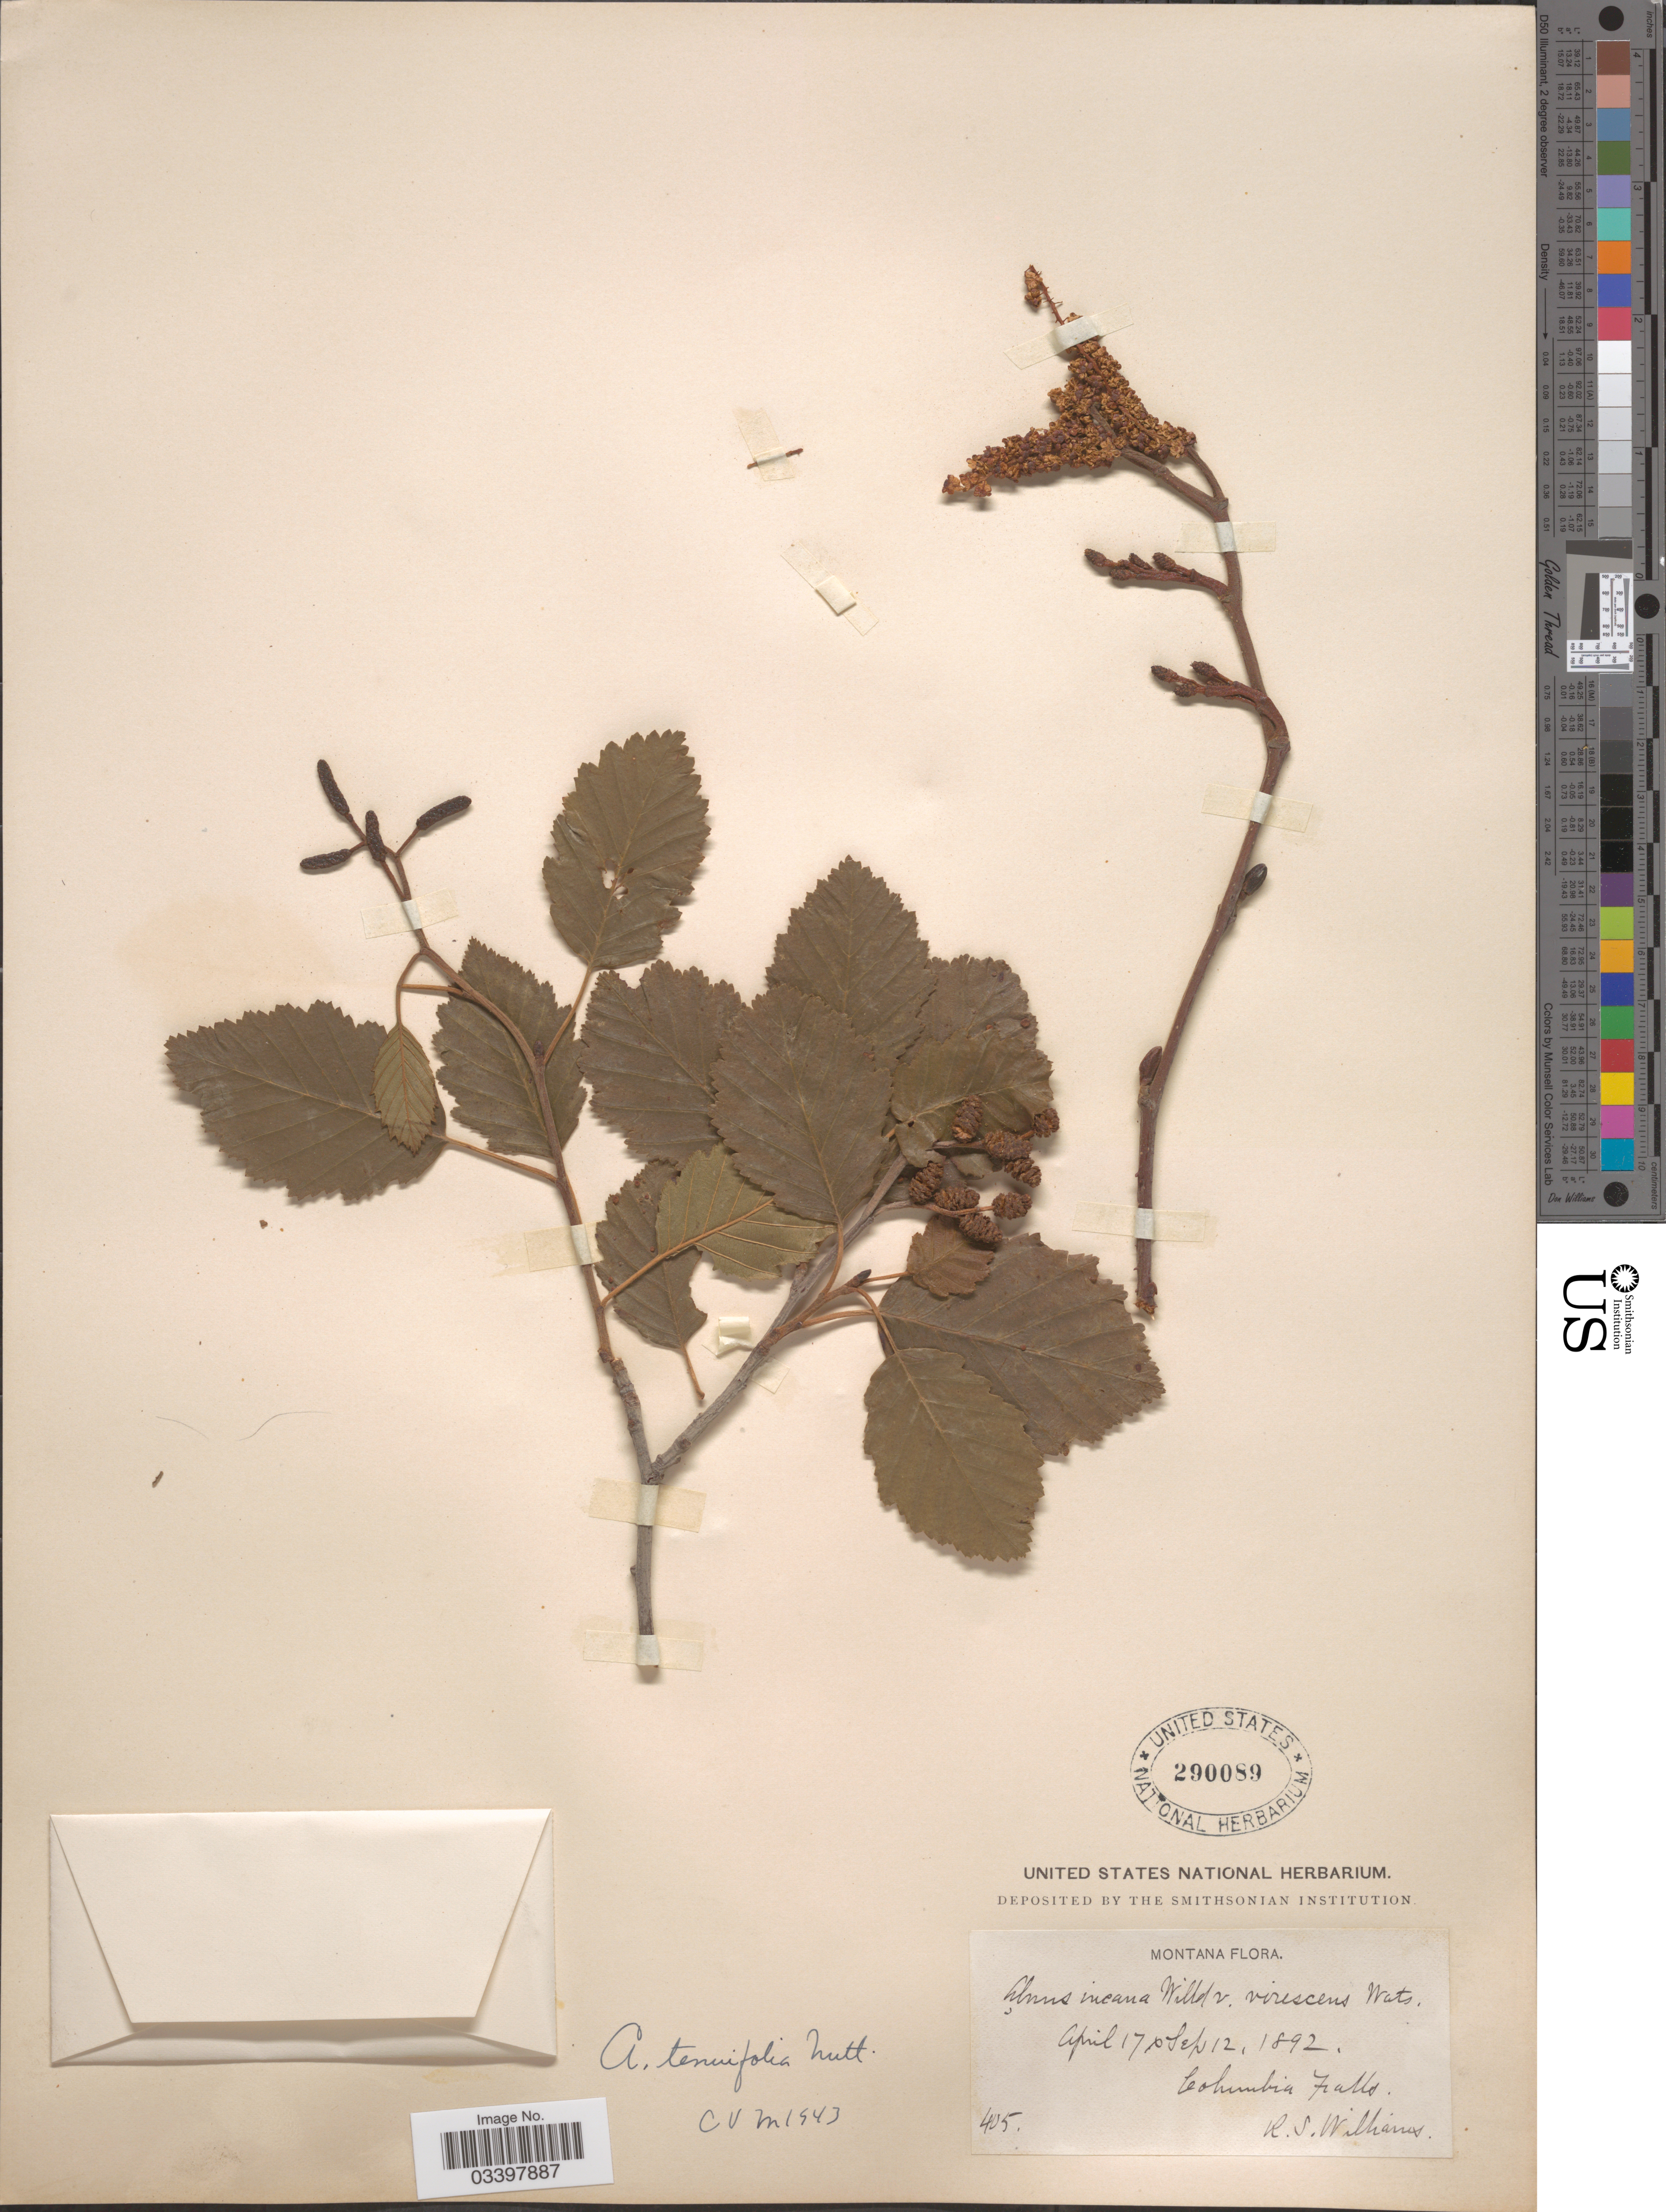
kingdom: Plantae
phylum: Tracheophyta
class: Magnoliopsida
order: Fagales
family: Betulaceae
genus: Alnus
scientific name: Alnus incana subsp. tenuifolia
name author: (Nutt.) Breitung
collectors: R. S. Williams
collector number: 405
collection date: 1892-04-17/1892-09-12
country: United States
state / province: Montana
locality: Columbia Falls.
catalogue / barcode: US 290089